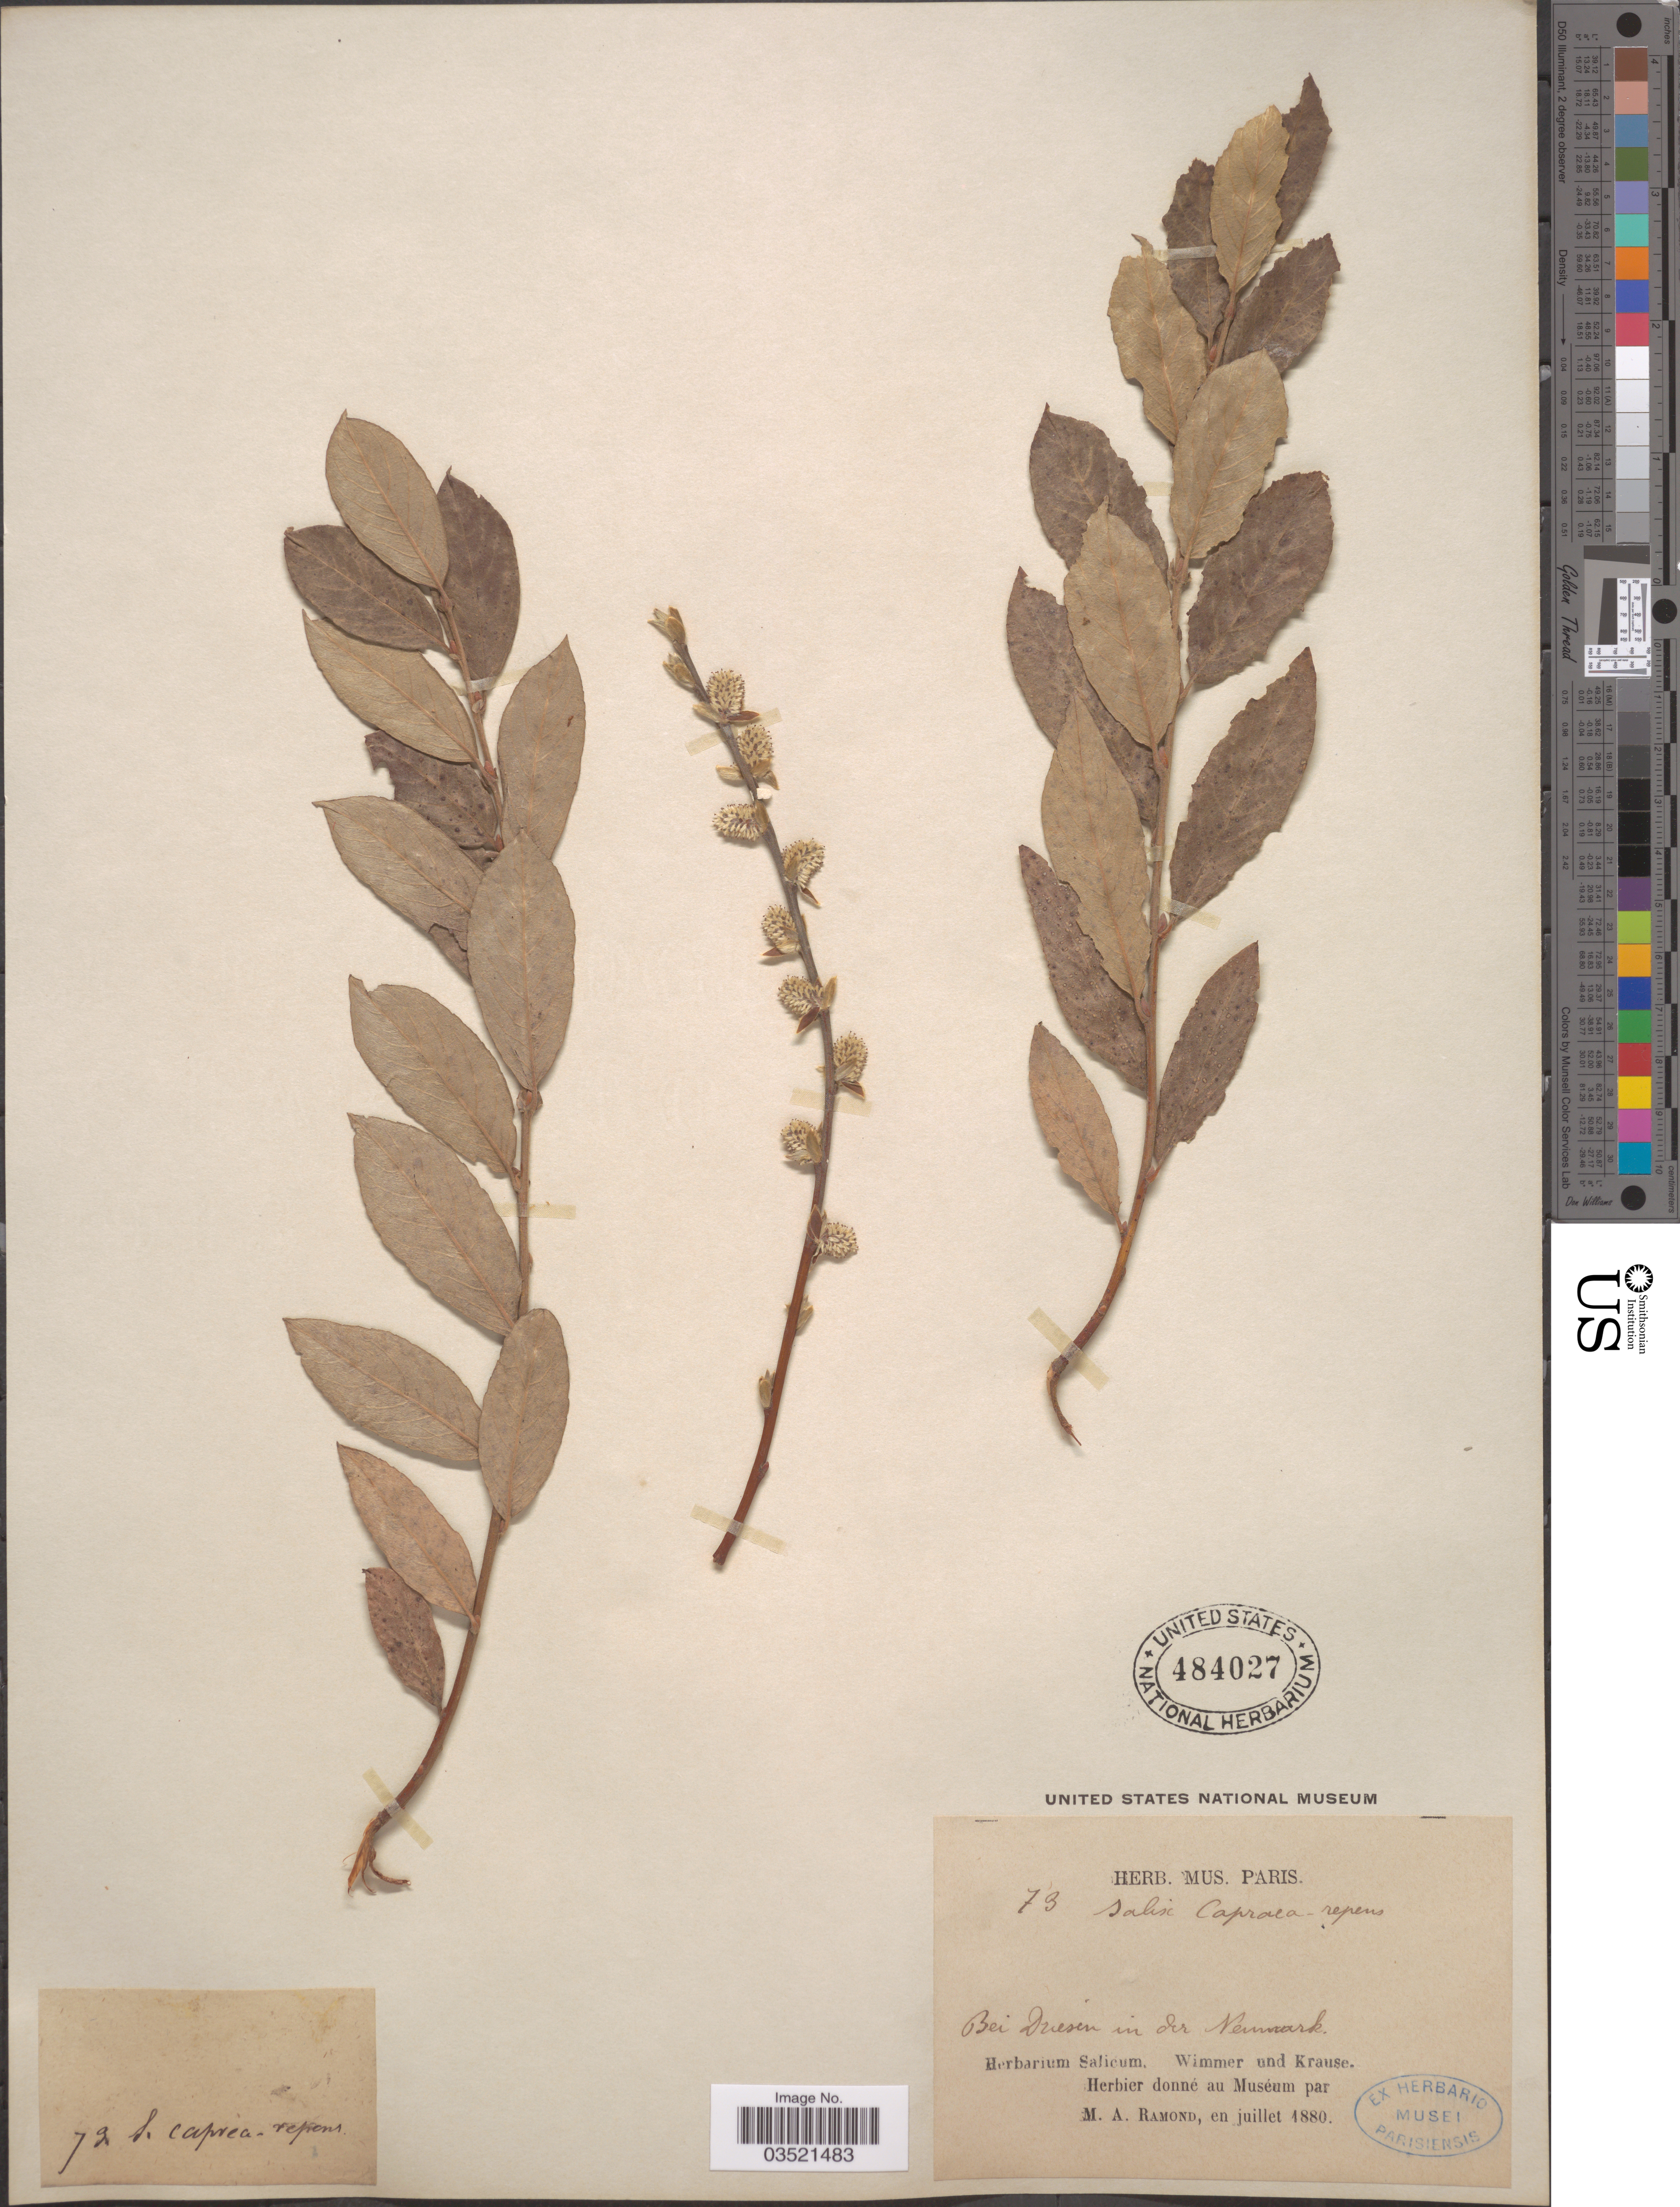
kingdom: Plantae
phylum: Tracheophyta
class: Magnoliopsida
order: Malpighiales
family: Salicaceae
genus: Salix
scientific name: Salix caprea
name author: L.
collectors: Wimmer & -- Krause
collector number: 73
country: Poland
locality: Bei Driesen in der Newmark.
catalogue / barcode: US 484027